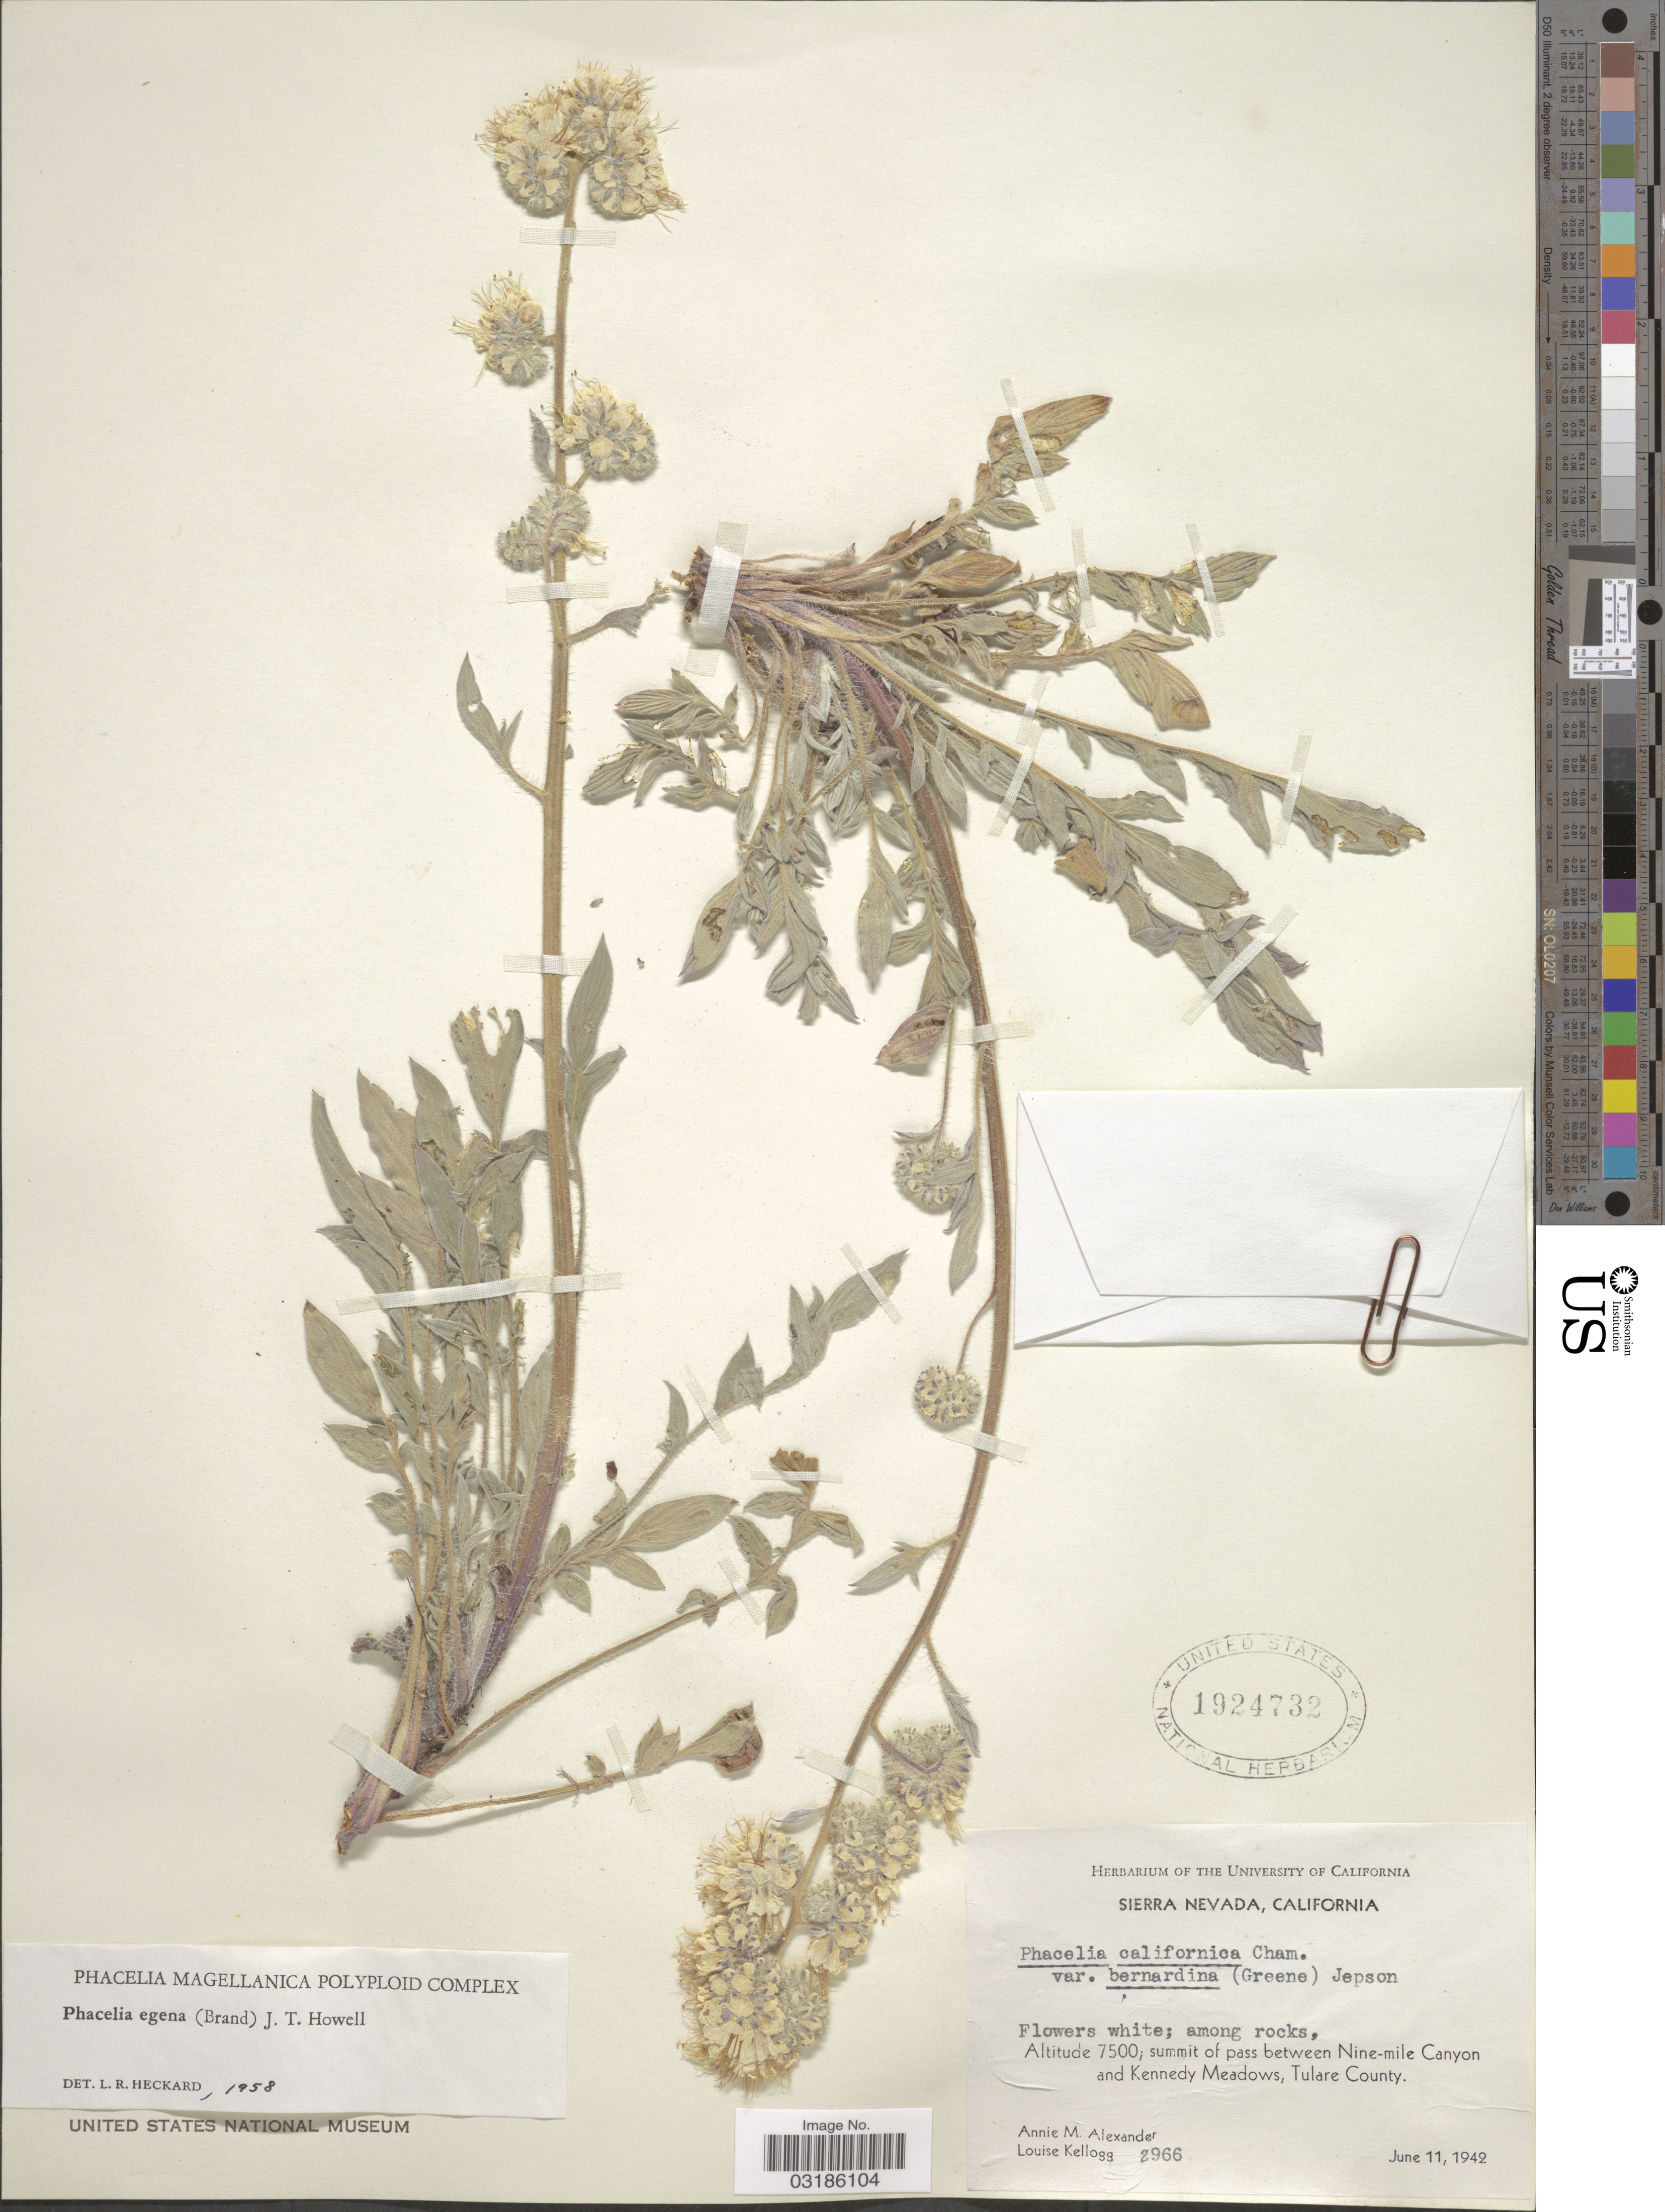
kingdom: Plantae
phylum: Tracheophyta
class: Magnoliopsida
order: Boraginales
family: Hydrophyllaceae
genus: Phacelia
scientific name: Phacelia egena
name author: (Brand) Howell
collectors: A. M. Alexander & L. Kellogg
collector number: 2966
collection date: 1942-06-11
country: United States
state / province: California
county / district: Tulare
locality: Sierra Nevada. Summit off pass between Nine-mile Canyon and Kennedy Meadows, Tulare County.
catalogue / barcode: US 1924732